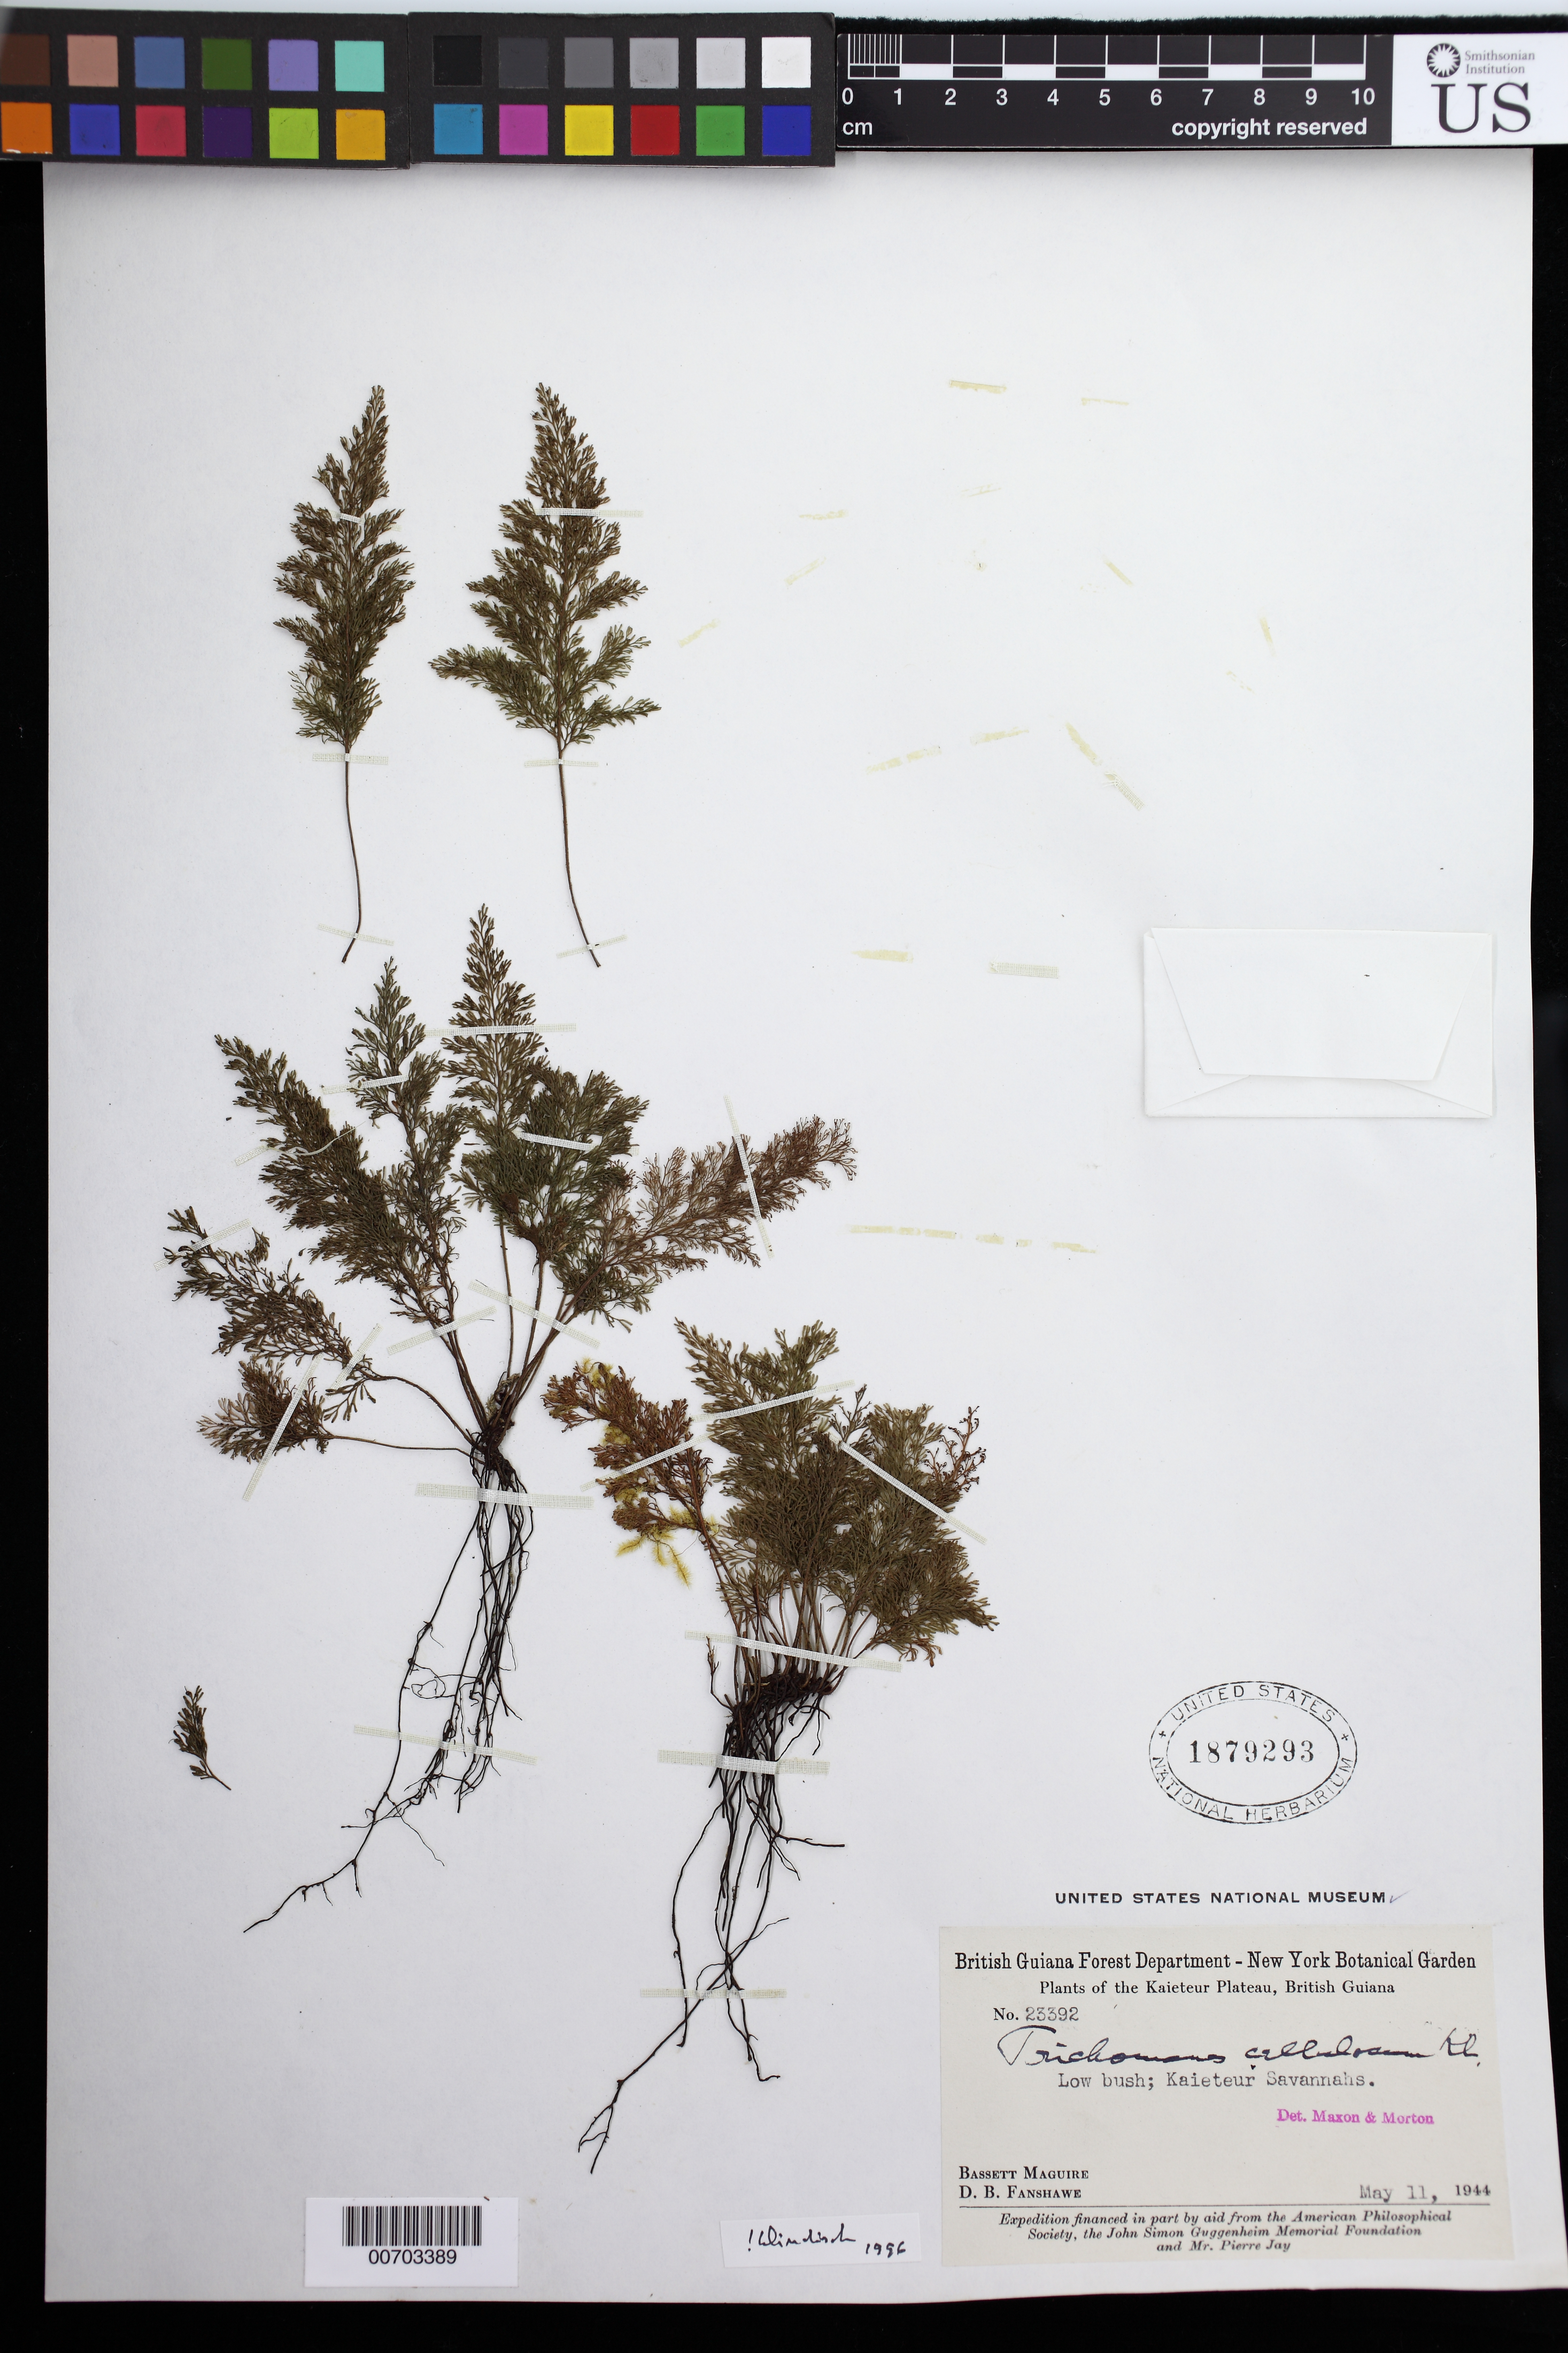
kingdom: Plantae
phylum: Tracheophyta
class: Polypodiopsida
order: Hymenophyllales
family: Hymenophyllaceae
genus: Abrodictyum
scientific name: Abrodictyum cellulosum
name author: (Klotzsch) Ebihara & Dubuisson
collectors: B. Maguire & D. B. Fanshawe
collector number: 23392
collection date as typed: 11-May-44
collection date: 1944-05-11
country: Guyana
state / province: Potaro-Siparuni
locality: Kaieteur Plateau, Kaieteur Savannas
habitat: Low bush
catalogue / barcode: US 1879293